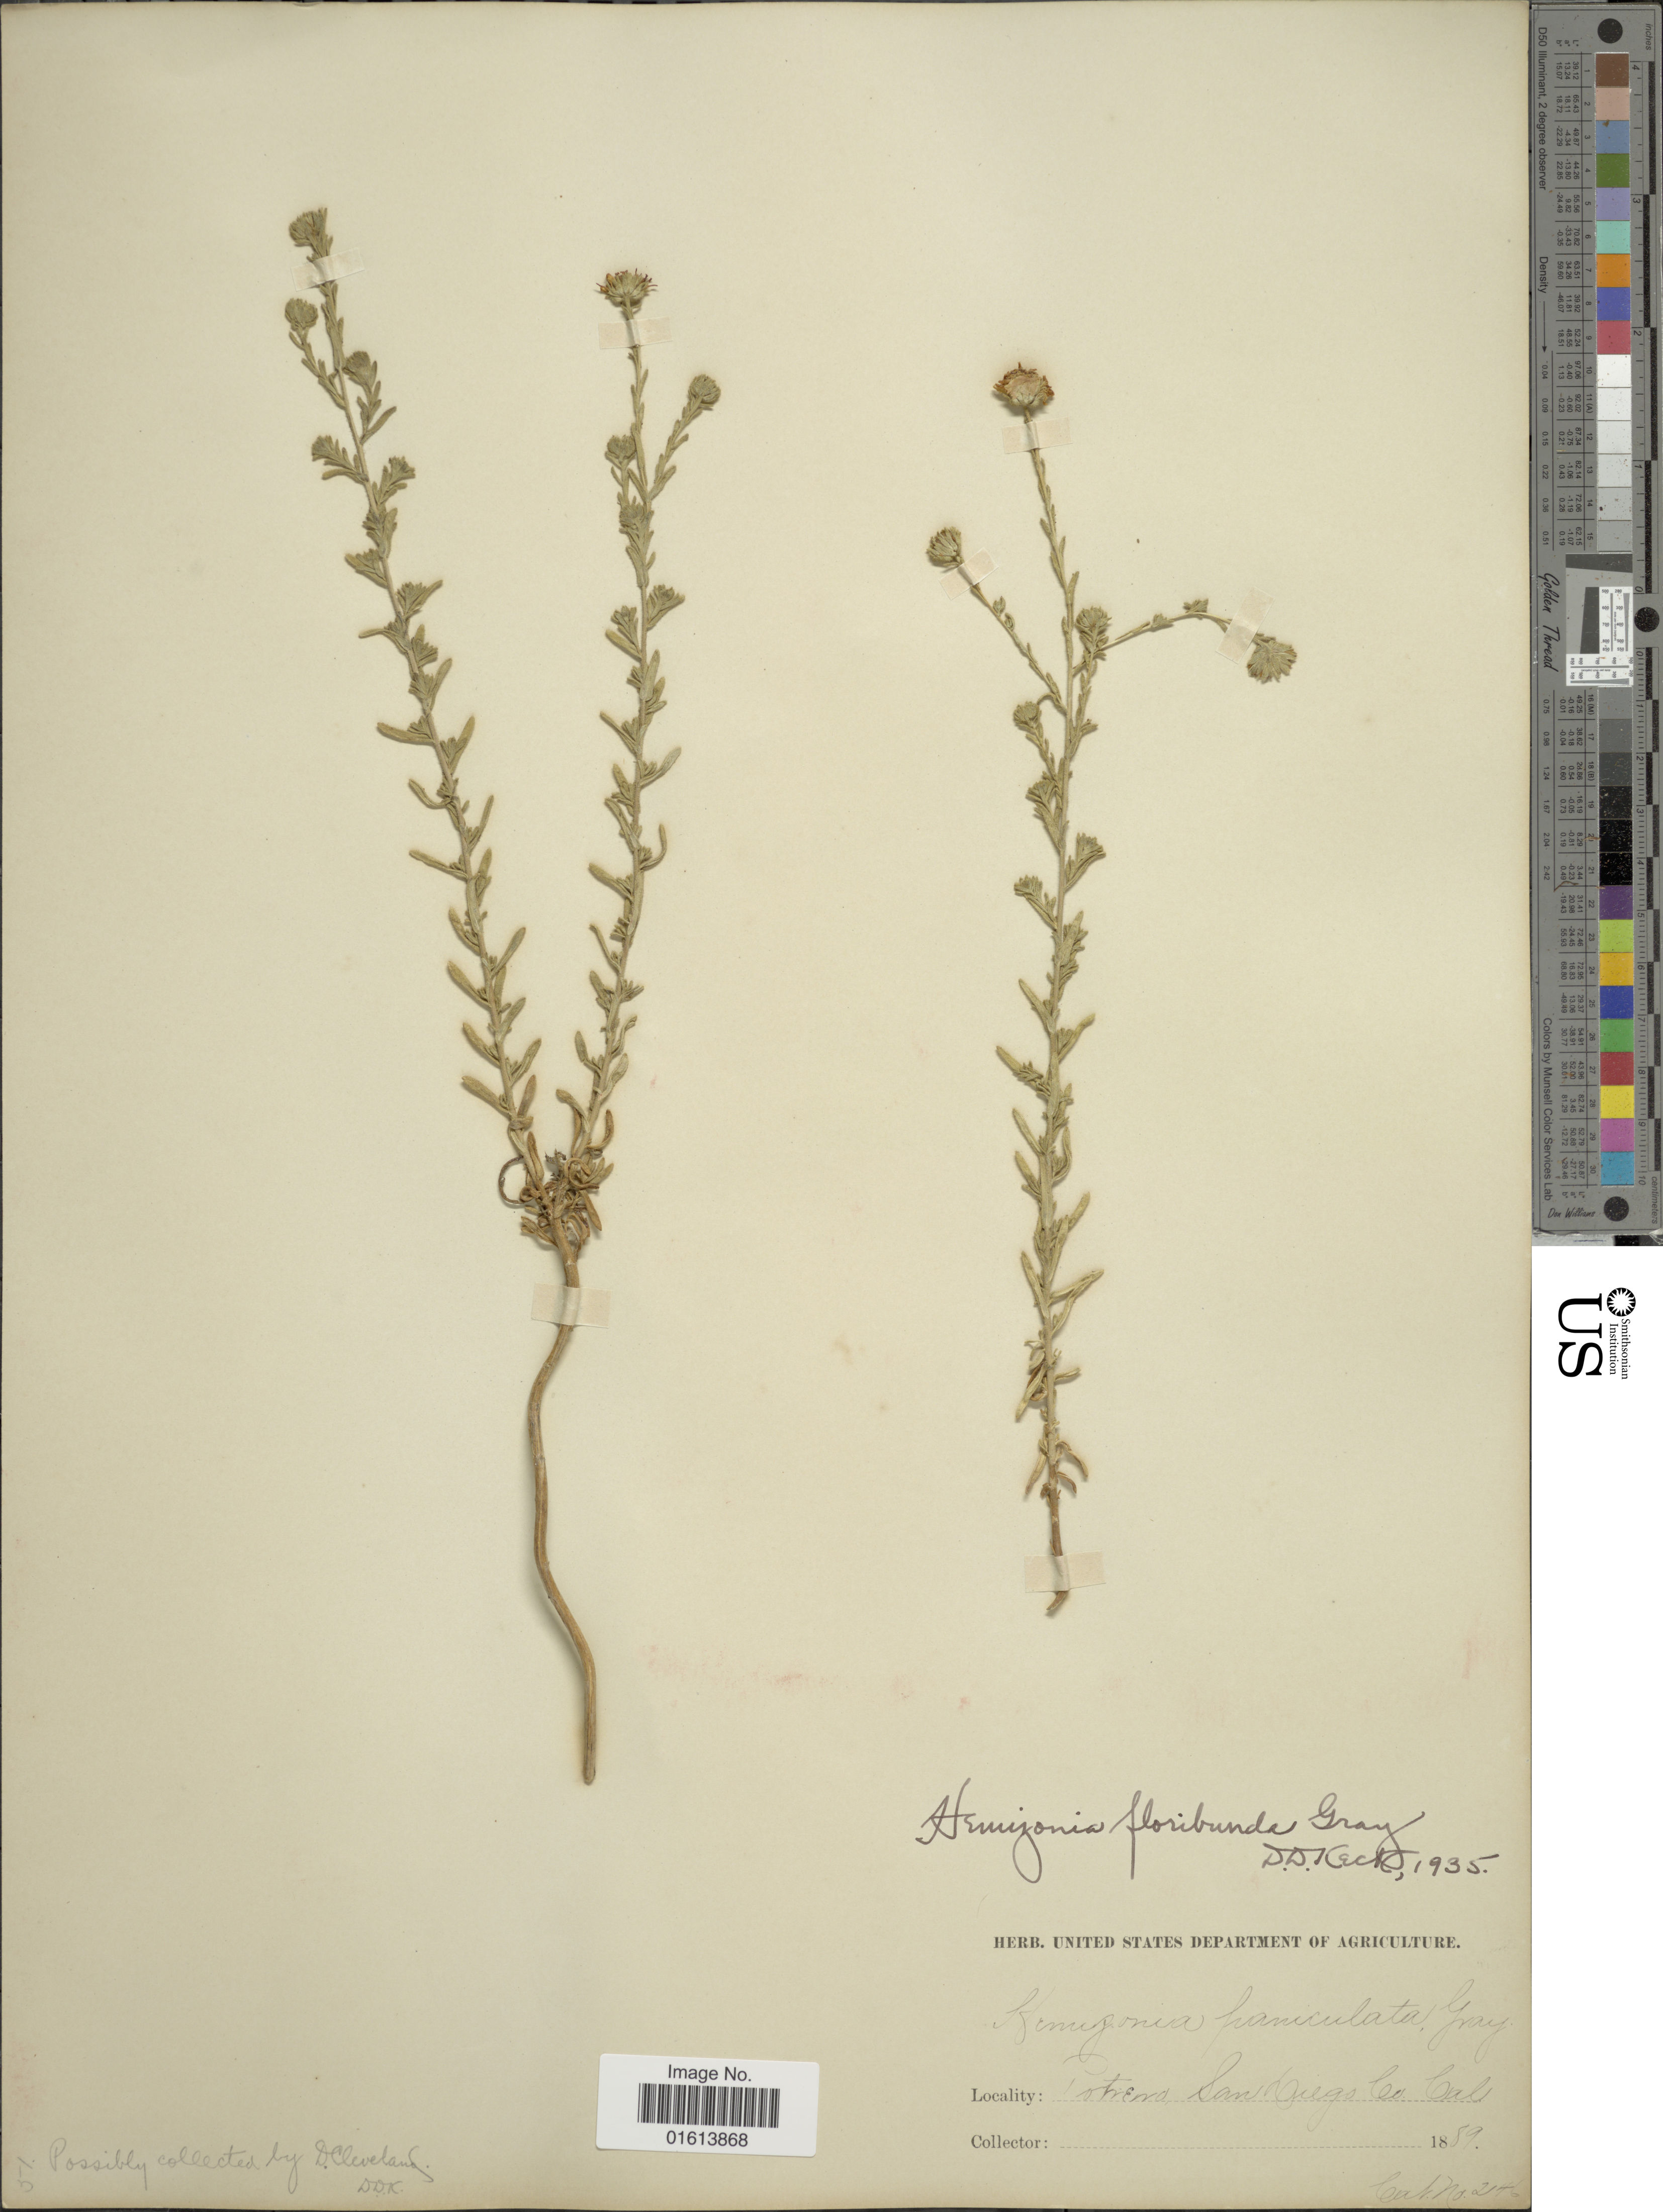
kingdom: Plantae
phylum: Tracheophyta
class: Magnoliopsida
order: Asterales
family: Asteraceae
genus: Deinandra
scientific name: Deinandra floribunda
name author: (A. Gray) Davidson & Moxley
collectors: Facchini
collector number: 2146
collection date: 1889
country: United States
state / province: California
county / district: San Diego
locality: Portrend San Diego Co.